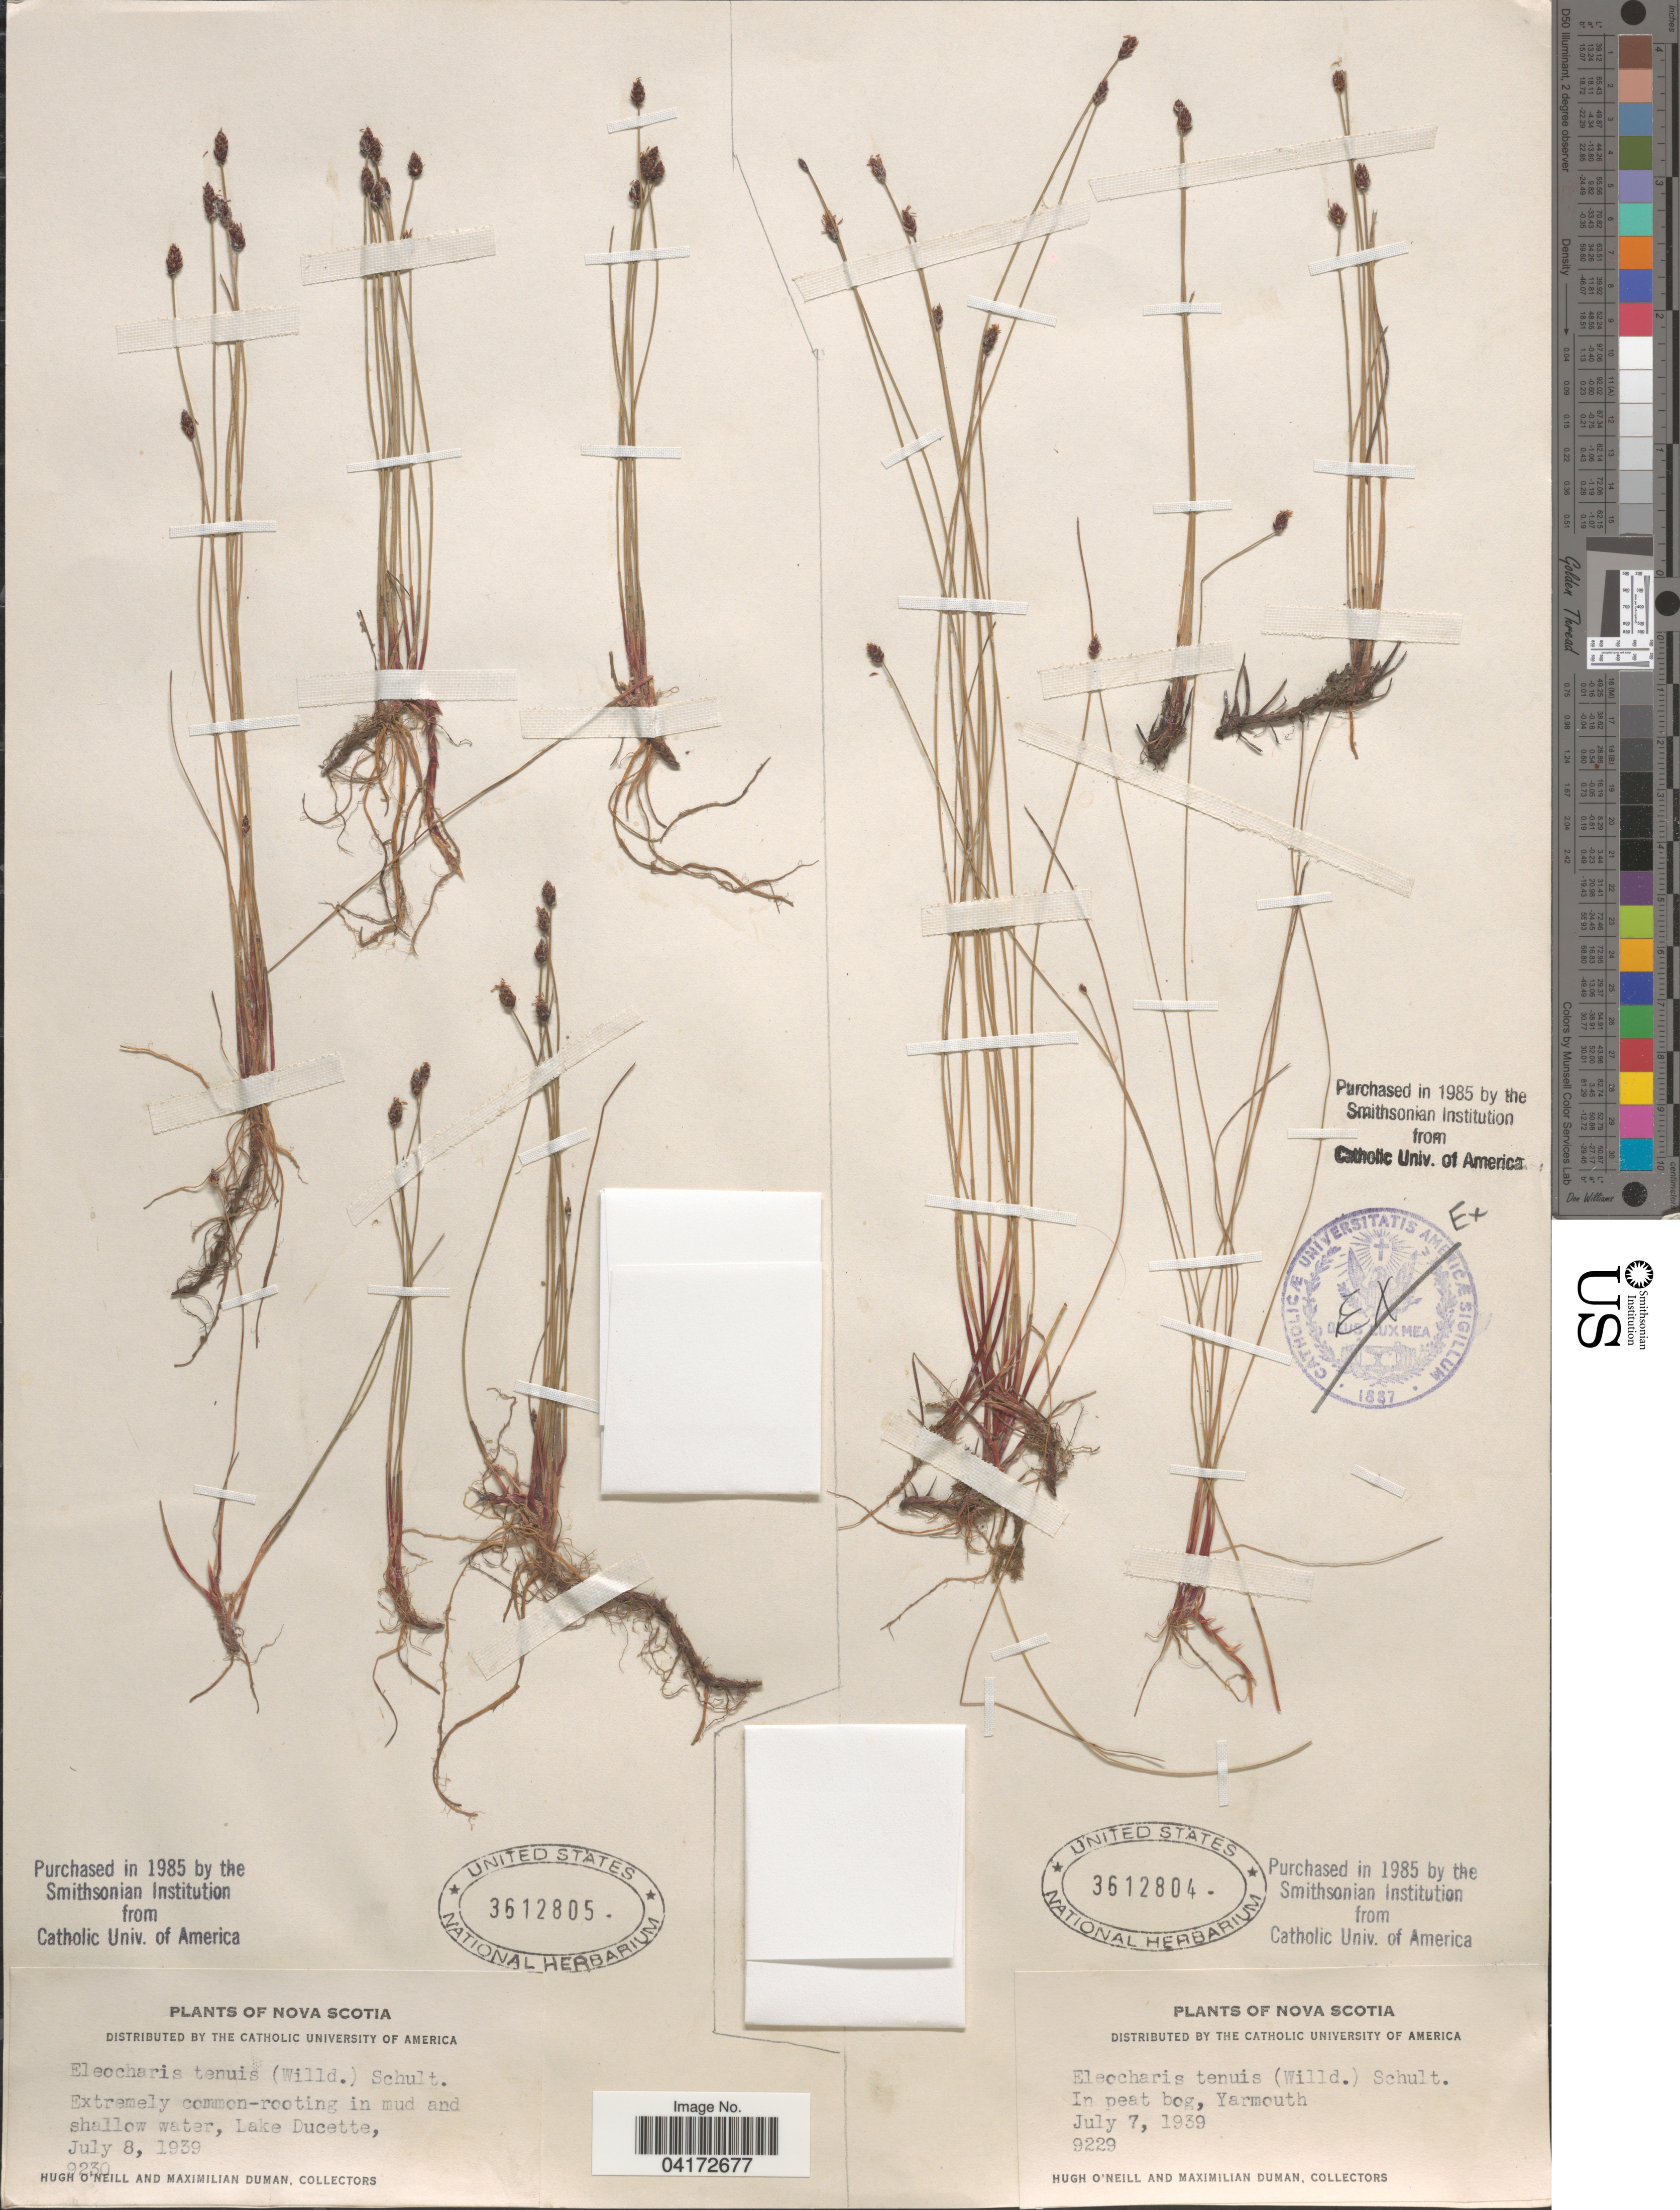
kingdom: Plantae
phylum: Tracheophyta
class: Liliopsida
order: Poales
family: Cyperaceae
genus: Eleocharis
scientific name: Eleocharis tenuis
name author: (Willd.) Schult.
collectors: H. O'Neill & M. Duman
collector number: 9230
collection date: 1939-07-08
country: Canada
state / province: Nova Scotia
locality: Lake Ducette.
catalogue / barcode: US 3612805